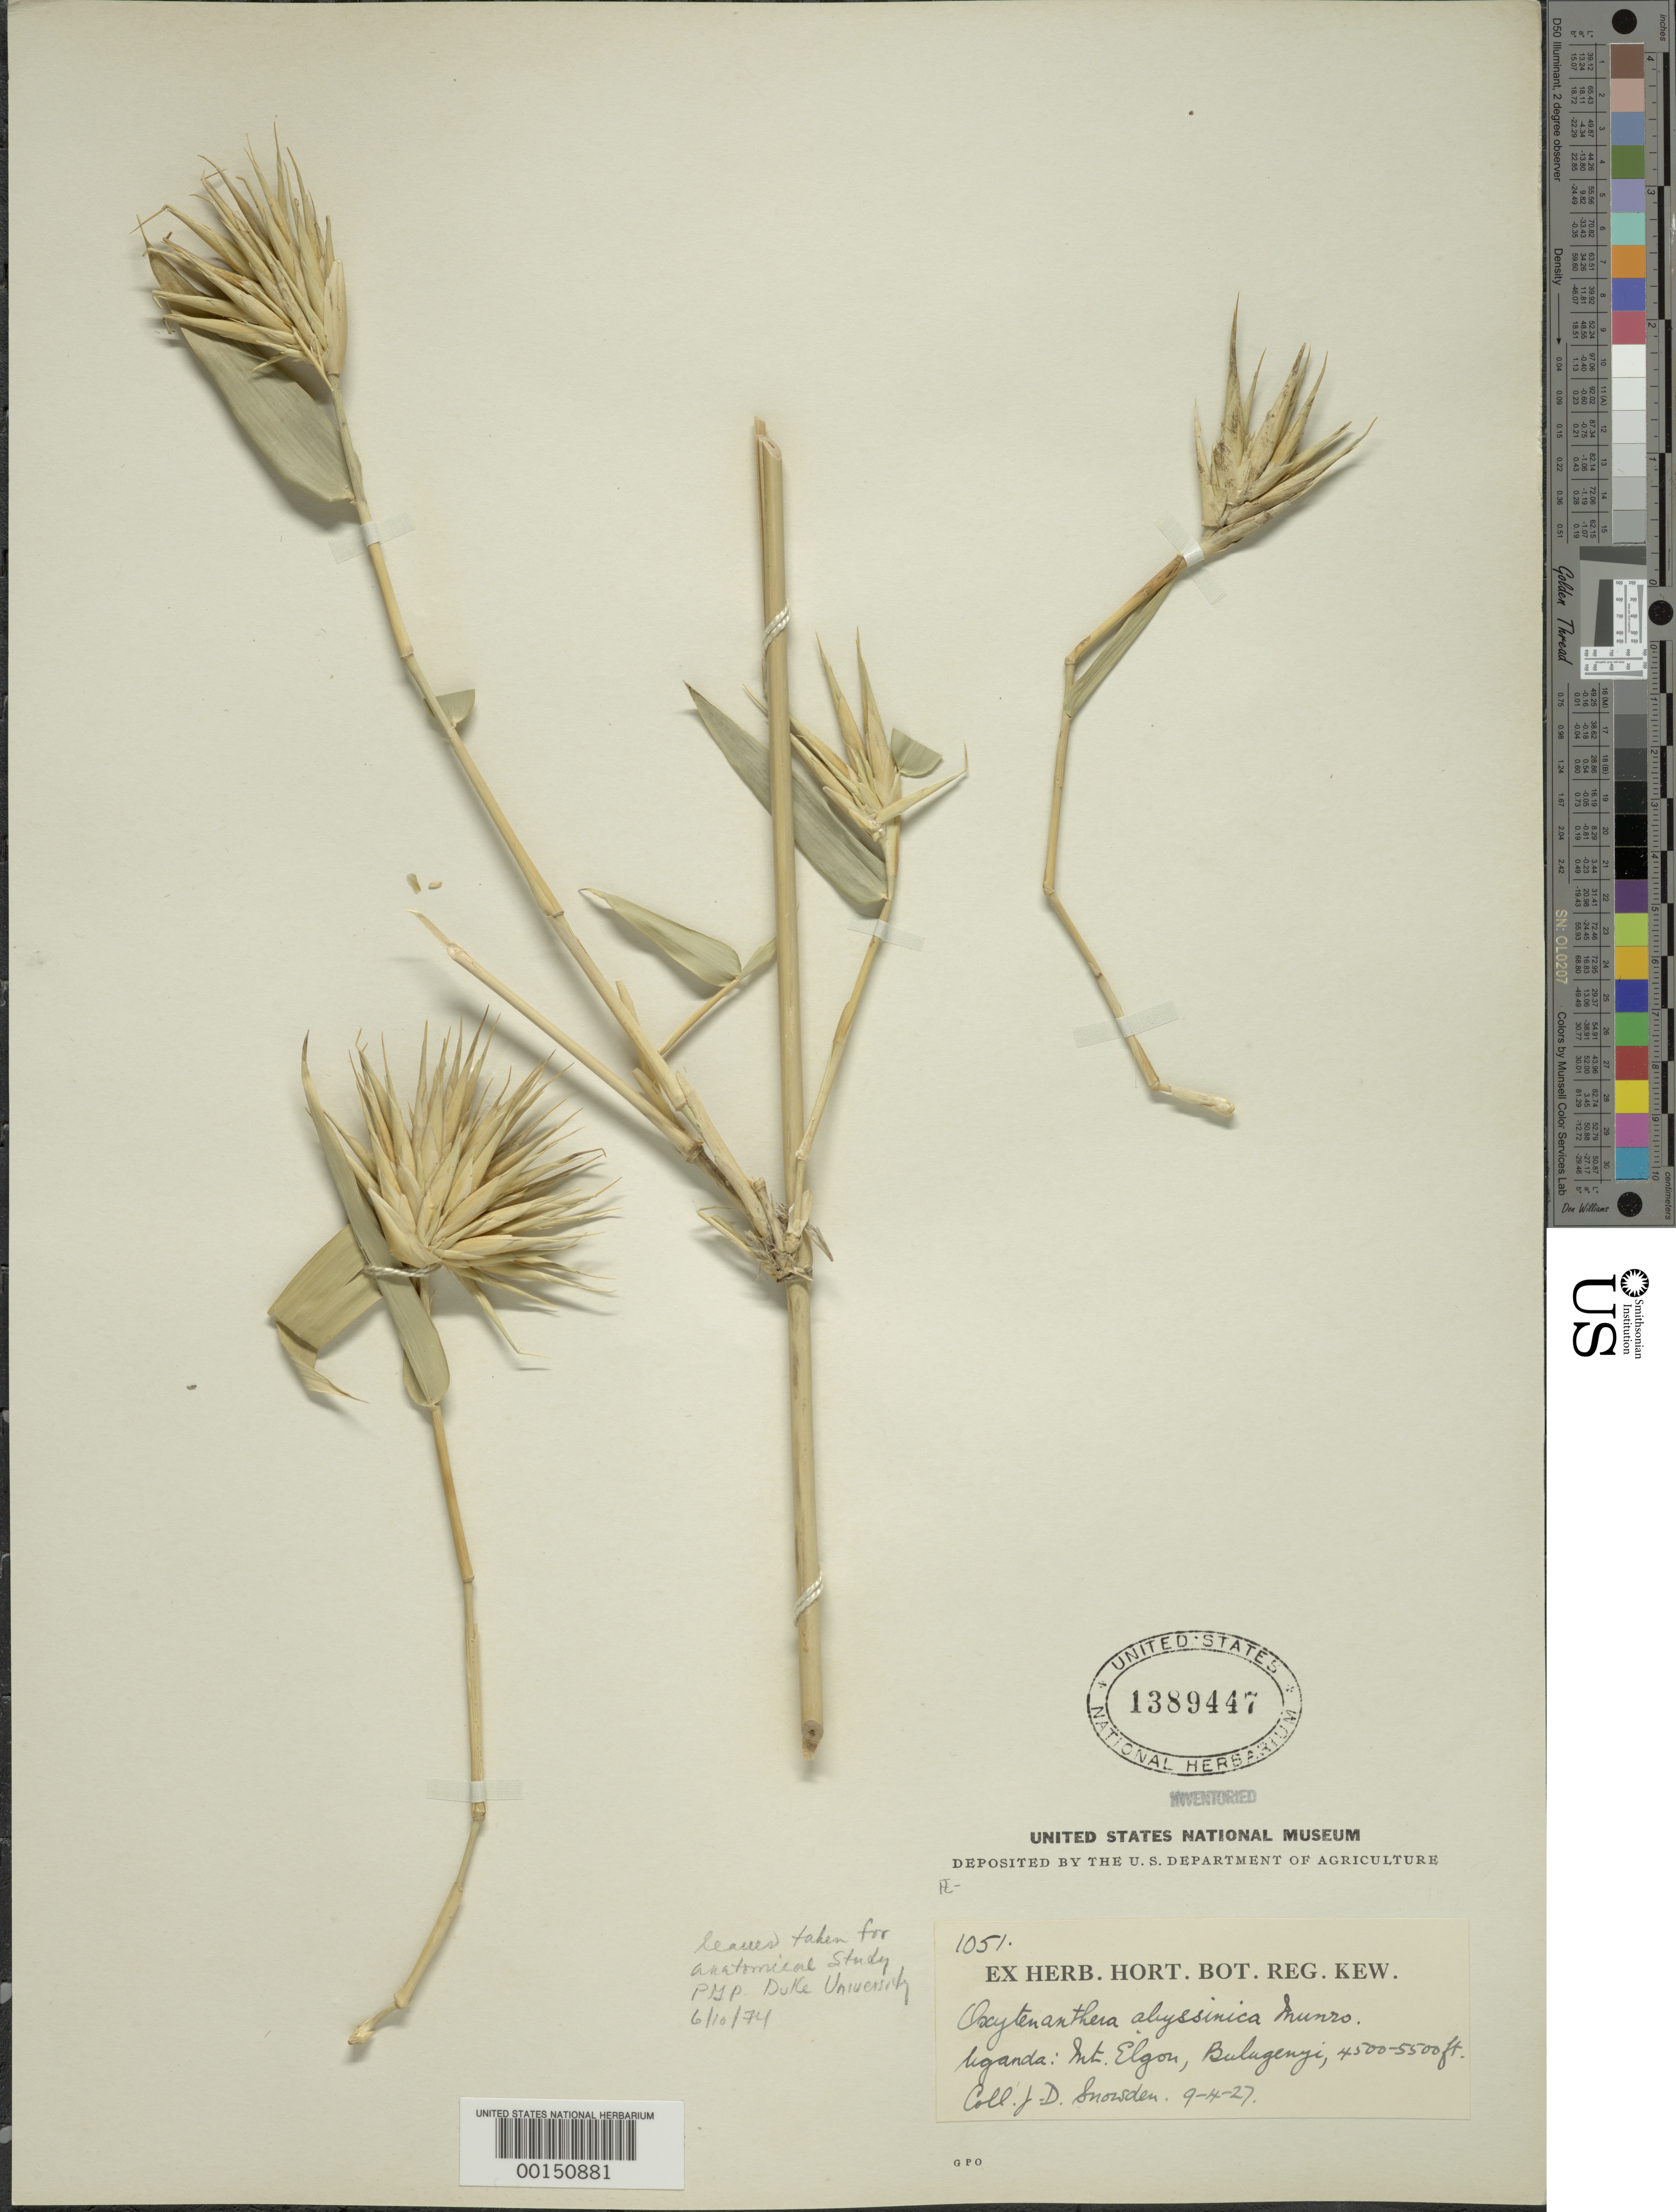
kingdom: Plantae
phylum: Tracheophyta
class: Liliopsida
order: Poales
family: Poaceae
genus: Oxytenanthera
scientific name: Oxytenanthera abyssinica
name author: (A. Rich.) Munro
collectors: J. Snowden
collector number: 1051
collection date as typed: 09 Apr 1927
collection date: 1927-04-09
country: Uganda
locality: Bulugenyi, mt. elgon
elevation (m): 1373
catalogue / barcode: US 1389447